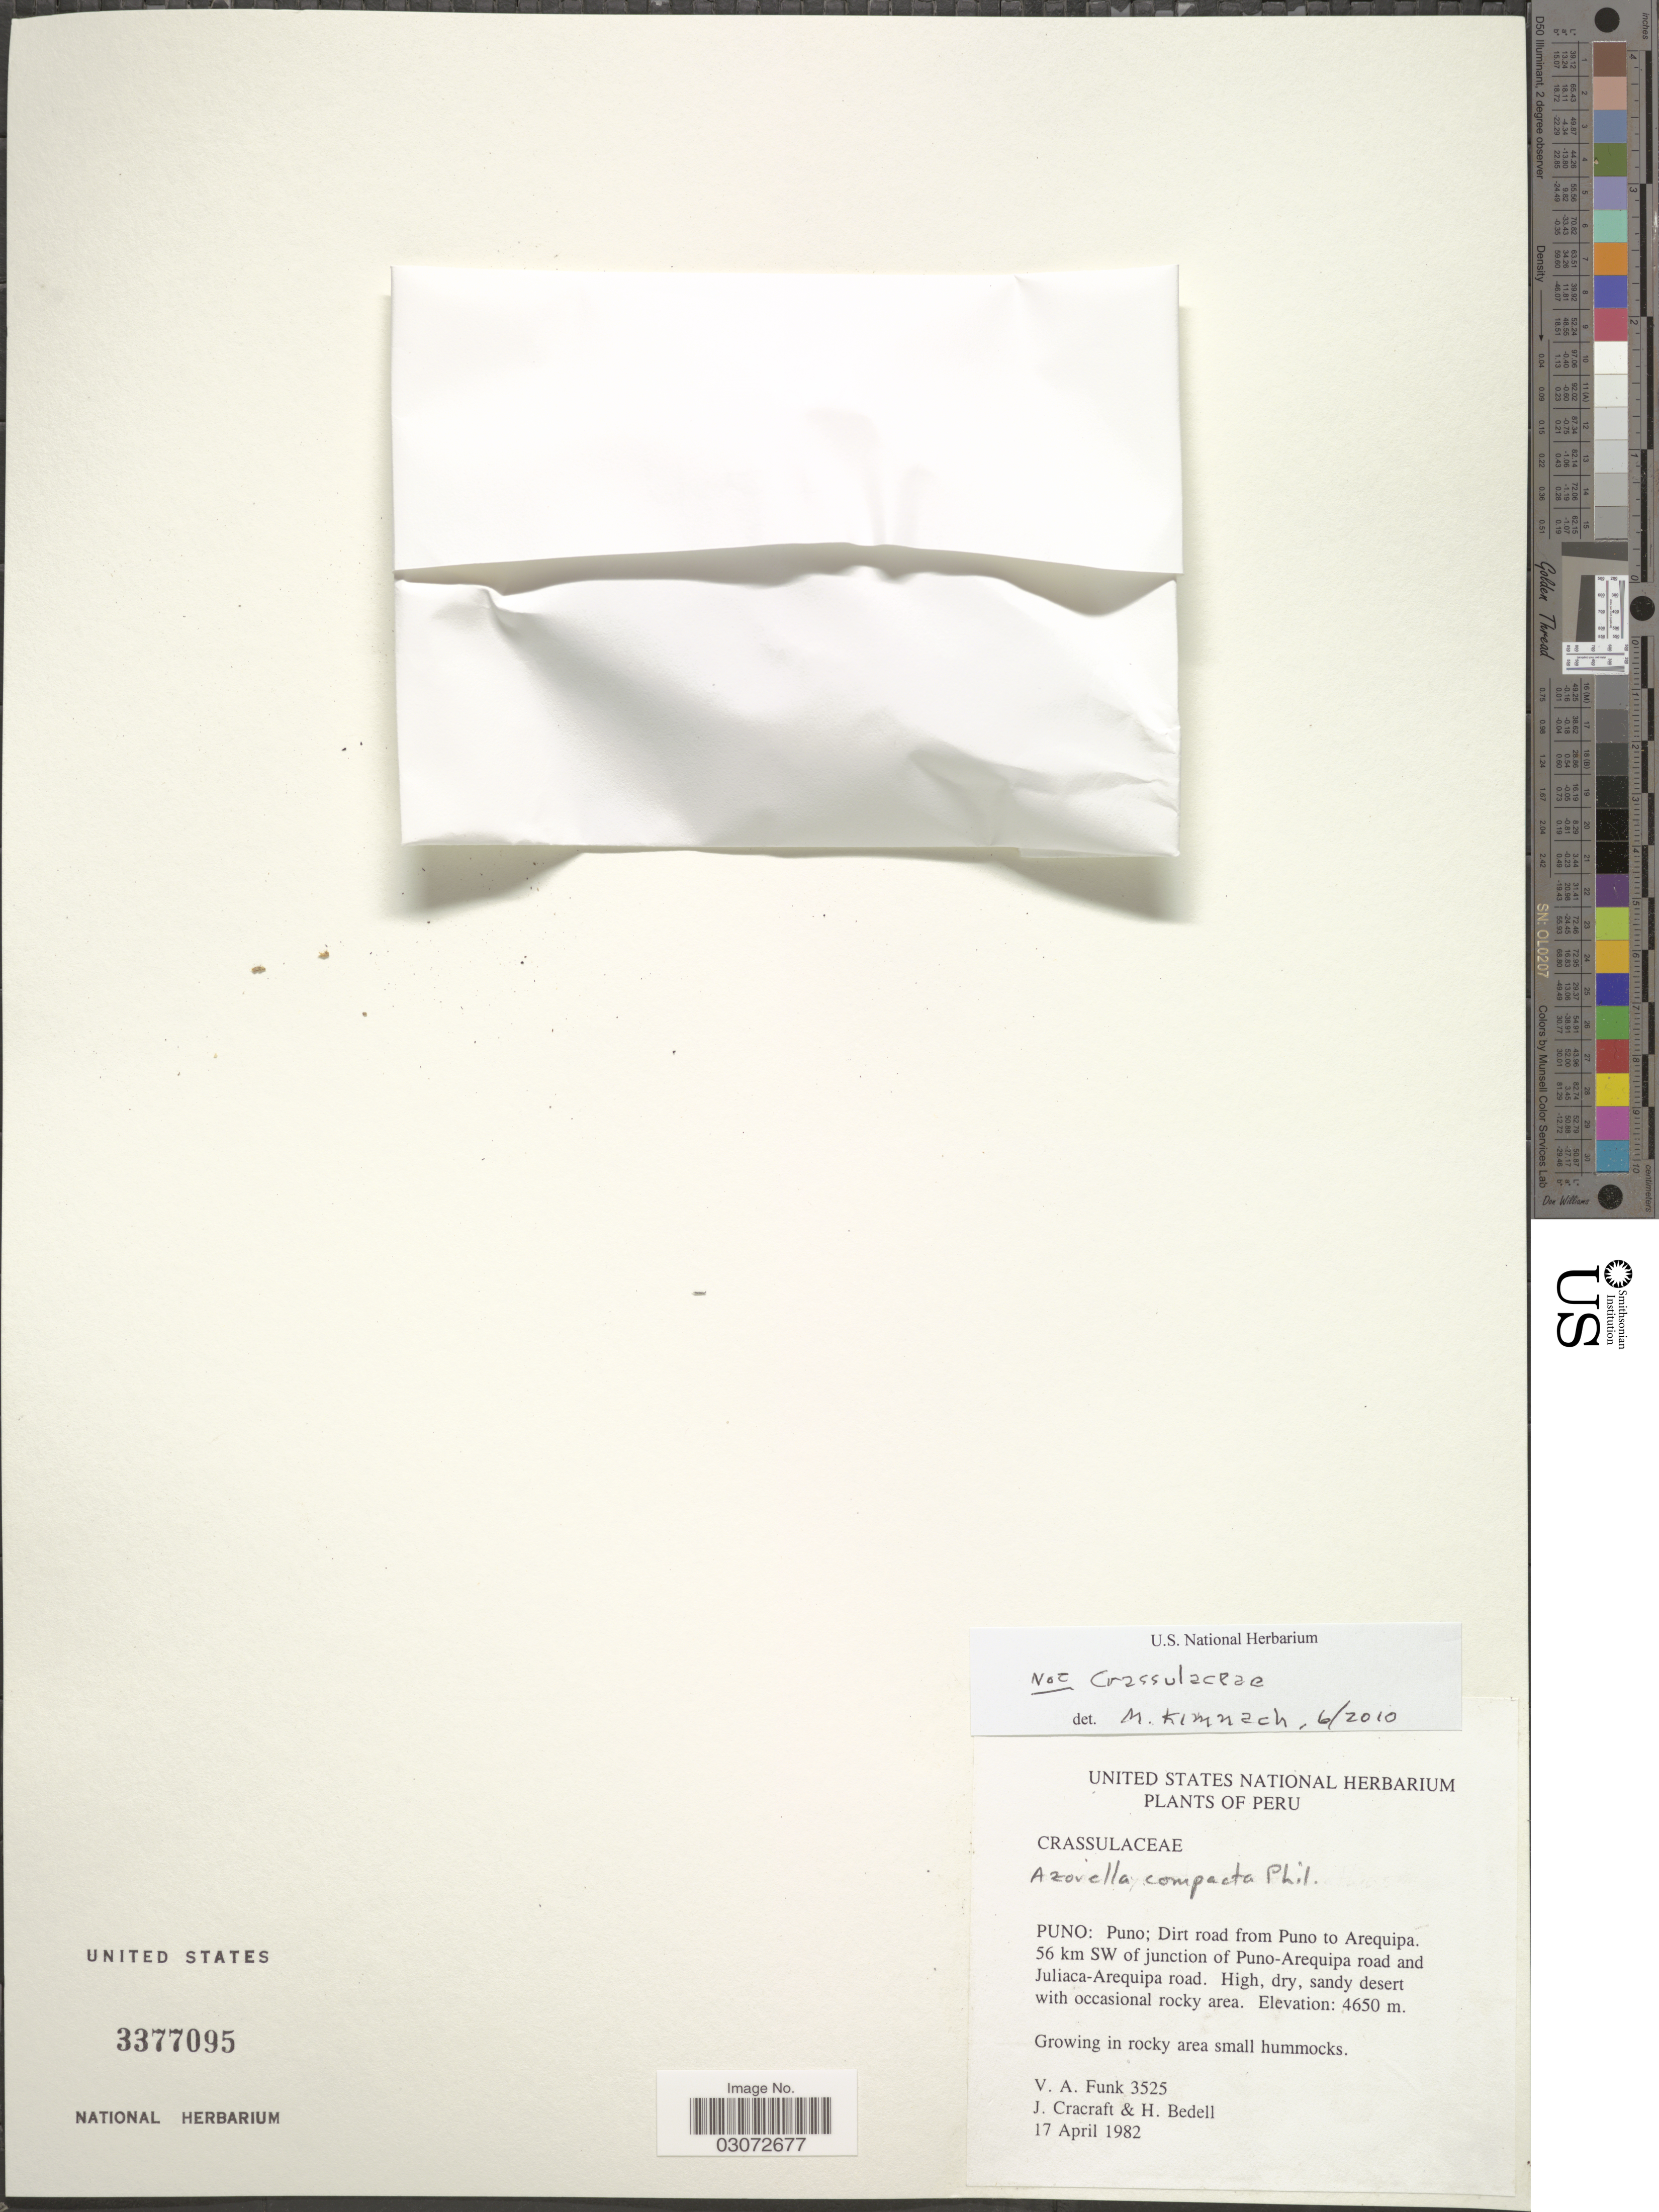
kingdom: Plantae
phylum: Tracheophyta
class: Magnoliopsida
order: Apiales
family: Apiaceae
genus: Azorella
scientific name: Azorella compacta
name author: Phil.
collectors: V. Funk, J. L. Cracraft & H. Bedell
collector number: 3525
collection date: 1982-04-17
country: Peru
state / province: Puno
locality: Dirt road from Puno to Arequipa. 56 km SW of junction of Puno-Arequipa road and Juliaca-Arequipa road.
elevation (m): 4650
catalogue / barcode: US 3377095